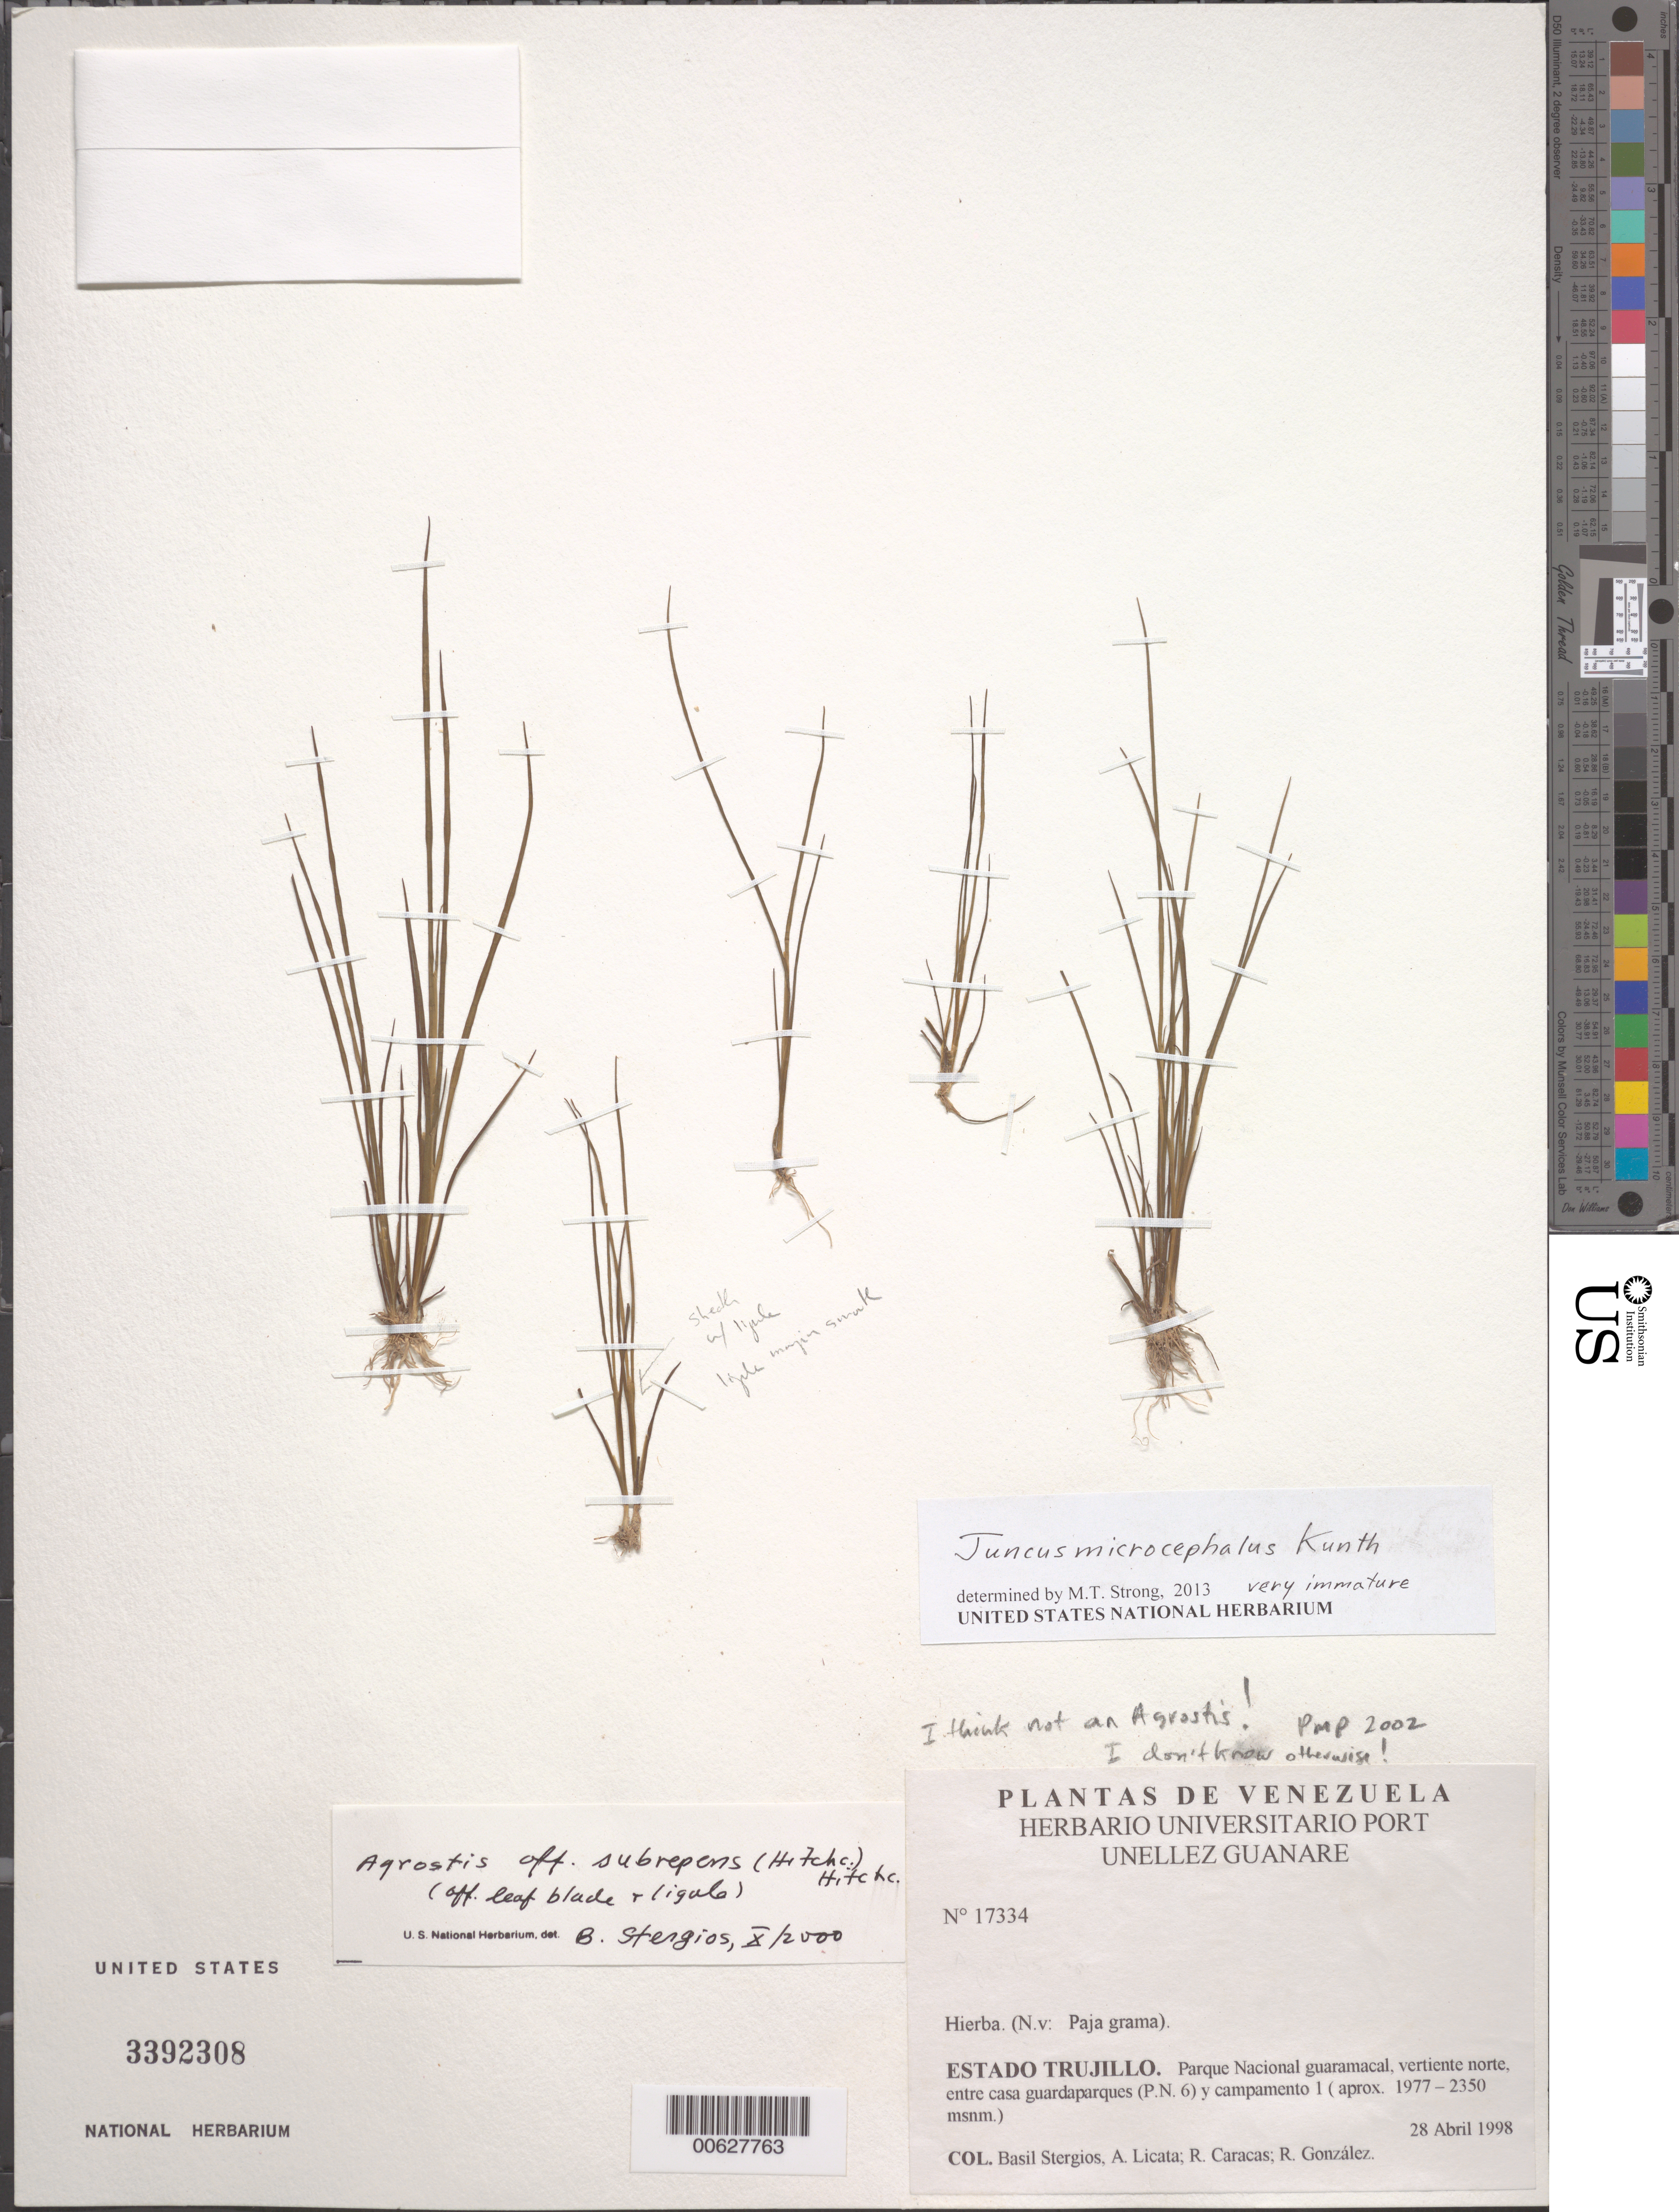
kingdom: Plantae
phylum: Tracheophyta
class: Liliopsida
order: Poales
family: Juncaceae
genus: Juncus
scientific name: Juncus microcephalus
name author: Kunth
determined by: Strong, M. T., (US), Smithsonian Institution - National Museum of Natural History (UNITED STATES)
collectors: B. G. Stergios, A. Licata, R. Caracas & R. González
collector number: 17334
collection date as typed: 28 Apr 1998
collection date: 1998-04-28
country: Venezuela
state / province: Trujillo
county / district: Boconó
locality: Parque Nacional Guaramacal, vertiente N, entre casa guardaparques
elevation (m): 1977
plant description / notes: Common name: Paja grama; PORT, US; very immature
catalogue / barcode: US 3392308